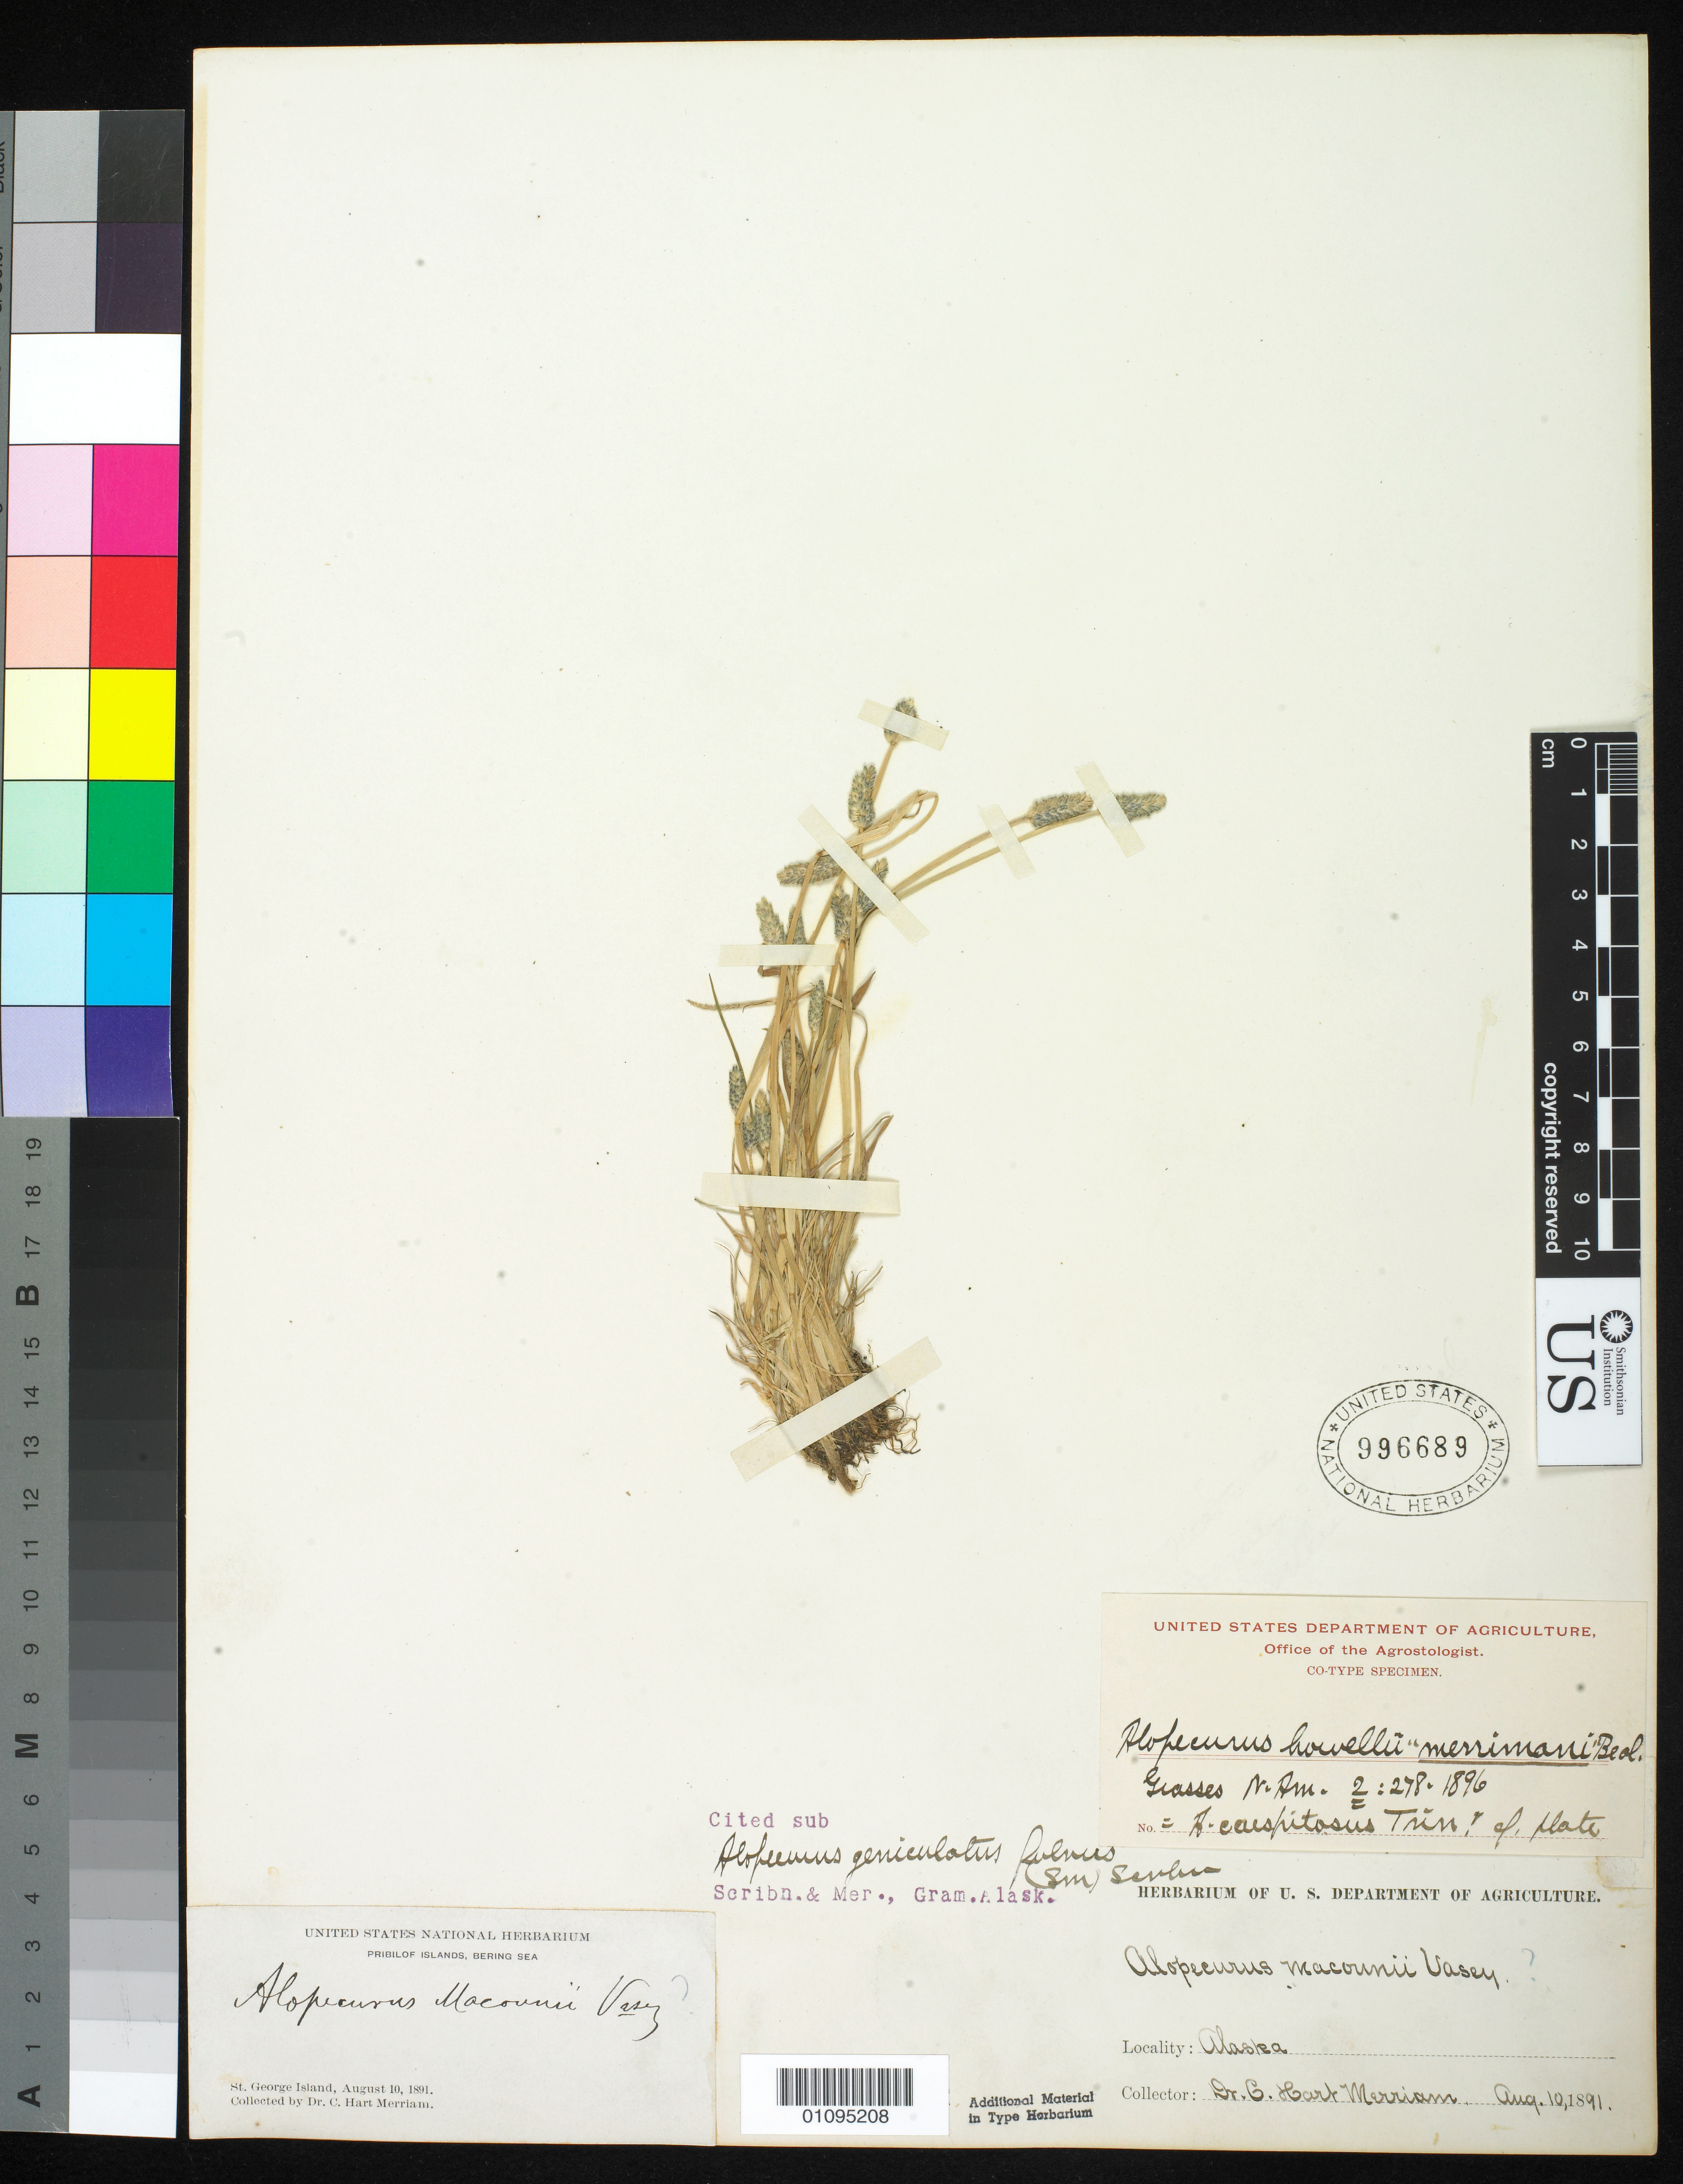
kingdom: Plantae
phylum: Tracheophyta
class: Liliopsida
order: Poales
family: Poaceae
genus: Alopecurus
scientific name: Alopecurus howellii var. merrimani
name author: W.J. Beal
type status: Isotype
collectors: C. Merriam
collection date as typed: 10 Aug 1891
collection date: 1891-08-10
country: United States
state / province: Alaska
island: St. George's Island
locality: St. George Island, Pribilof Islands, Bering Sea.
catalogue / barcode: US 996689